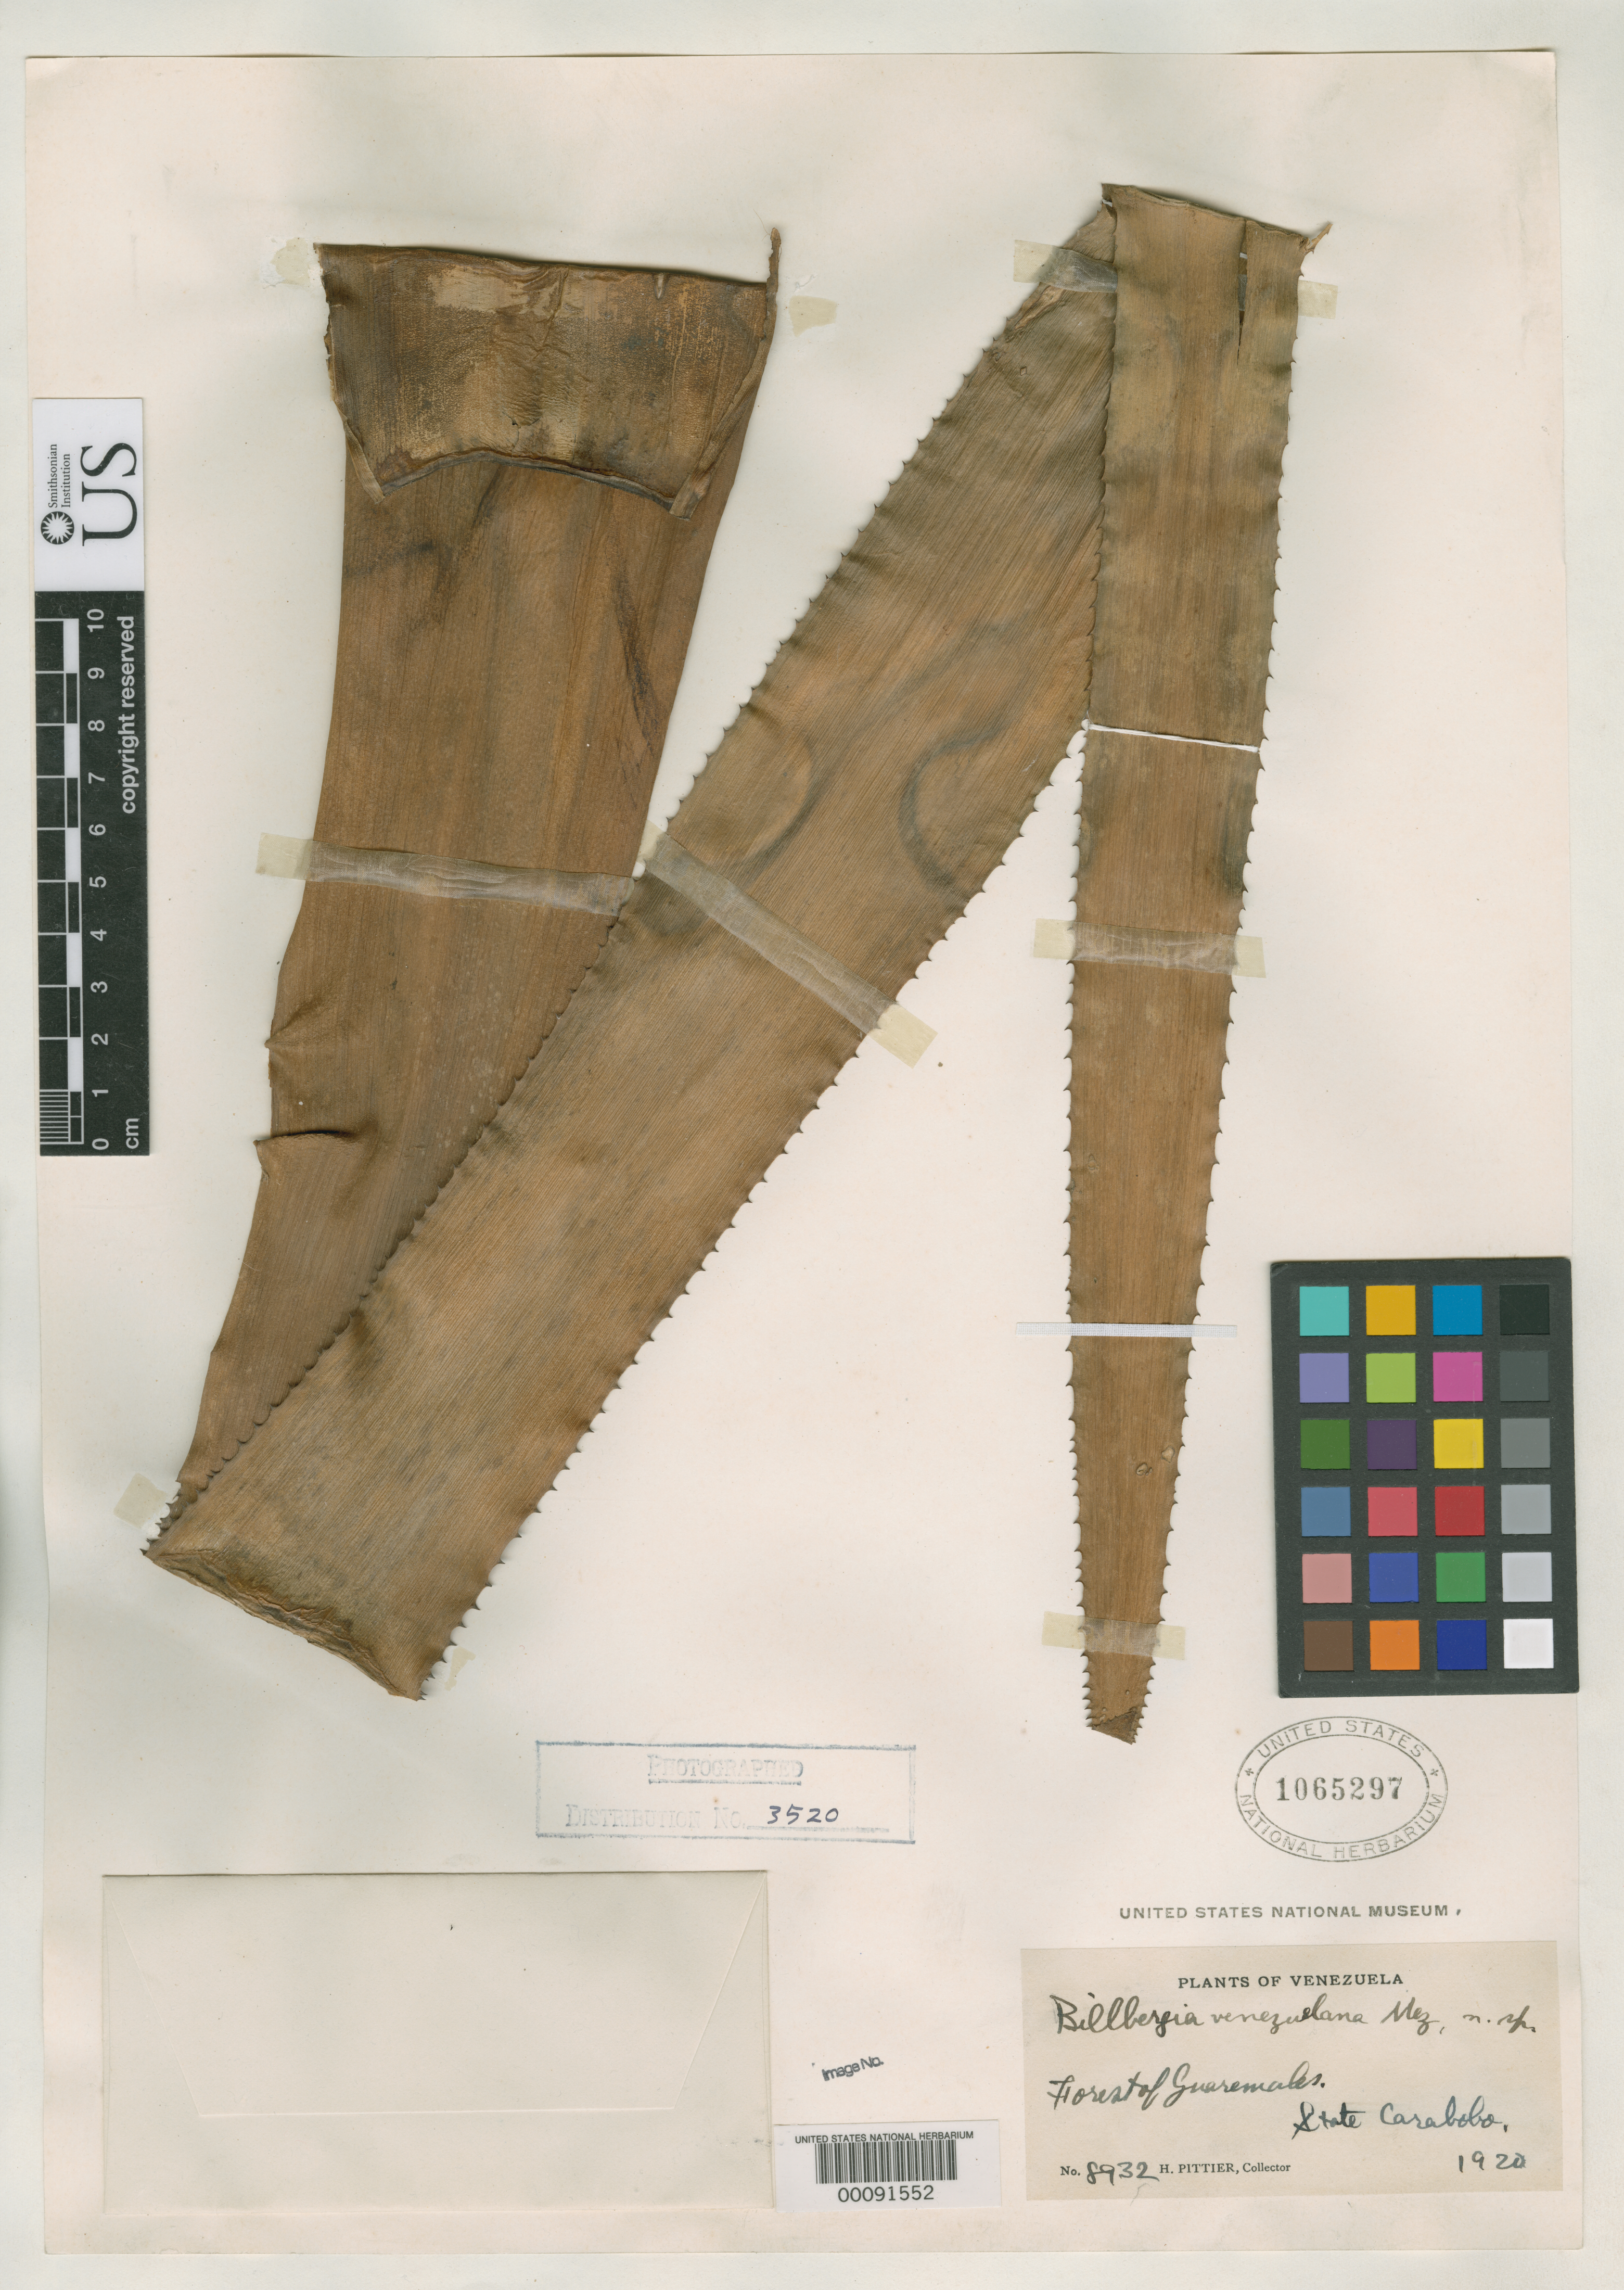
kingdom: Plantae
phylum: Tracheophyta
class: Liliopsida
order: Poales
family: Bromeliaceae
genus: Billbergia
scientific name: Billbergia venezuelana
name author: Mez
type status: Isotype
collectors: H. F. Pittier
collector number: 8932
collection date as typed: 1920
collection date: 1920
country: Venezuela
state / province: Carabobo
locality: Forests of Guaremales.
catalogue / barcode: US 1065297